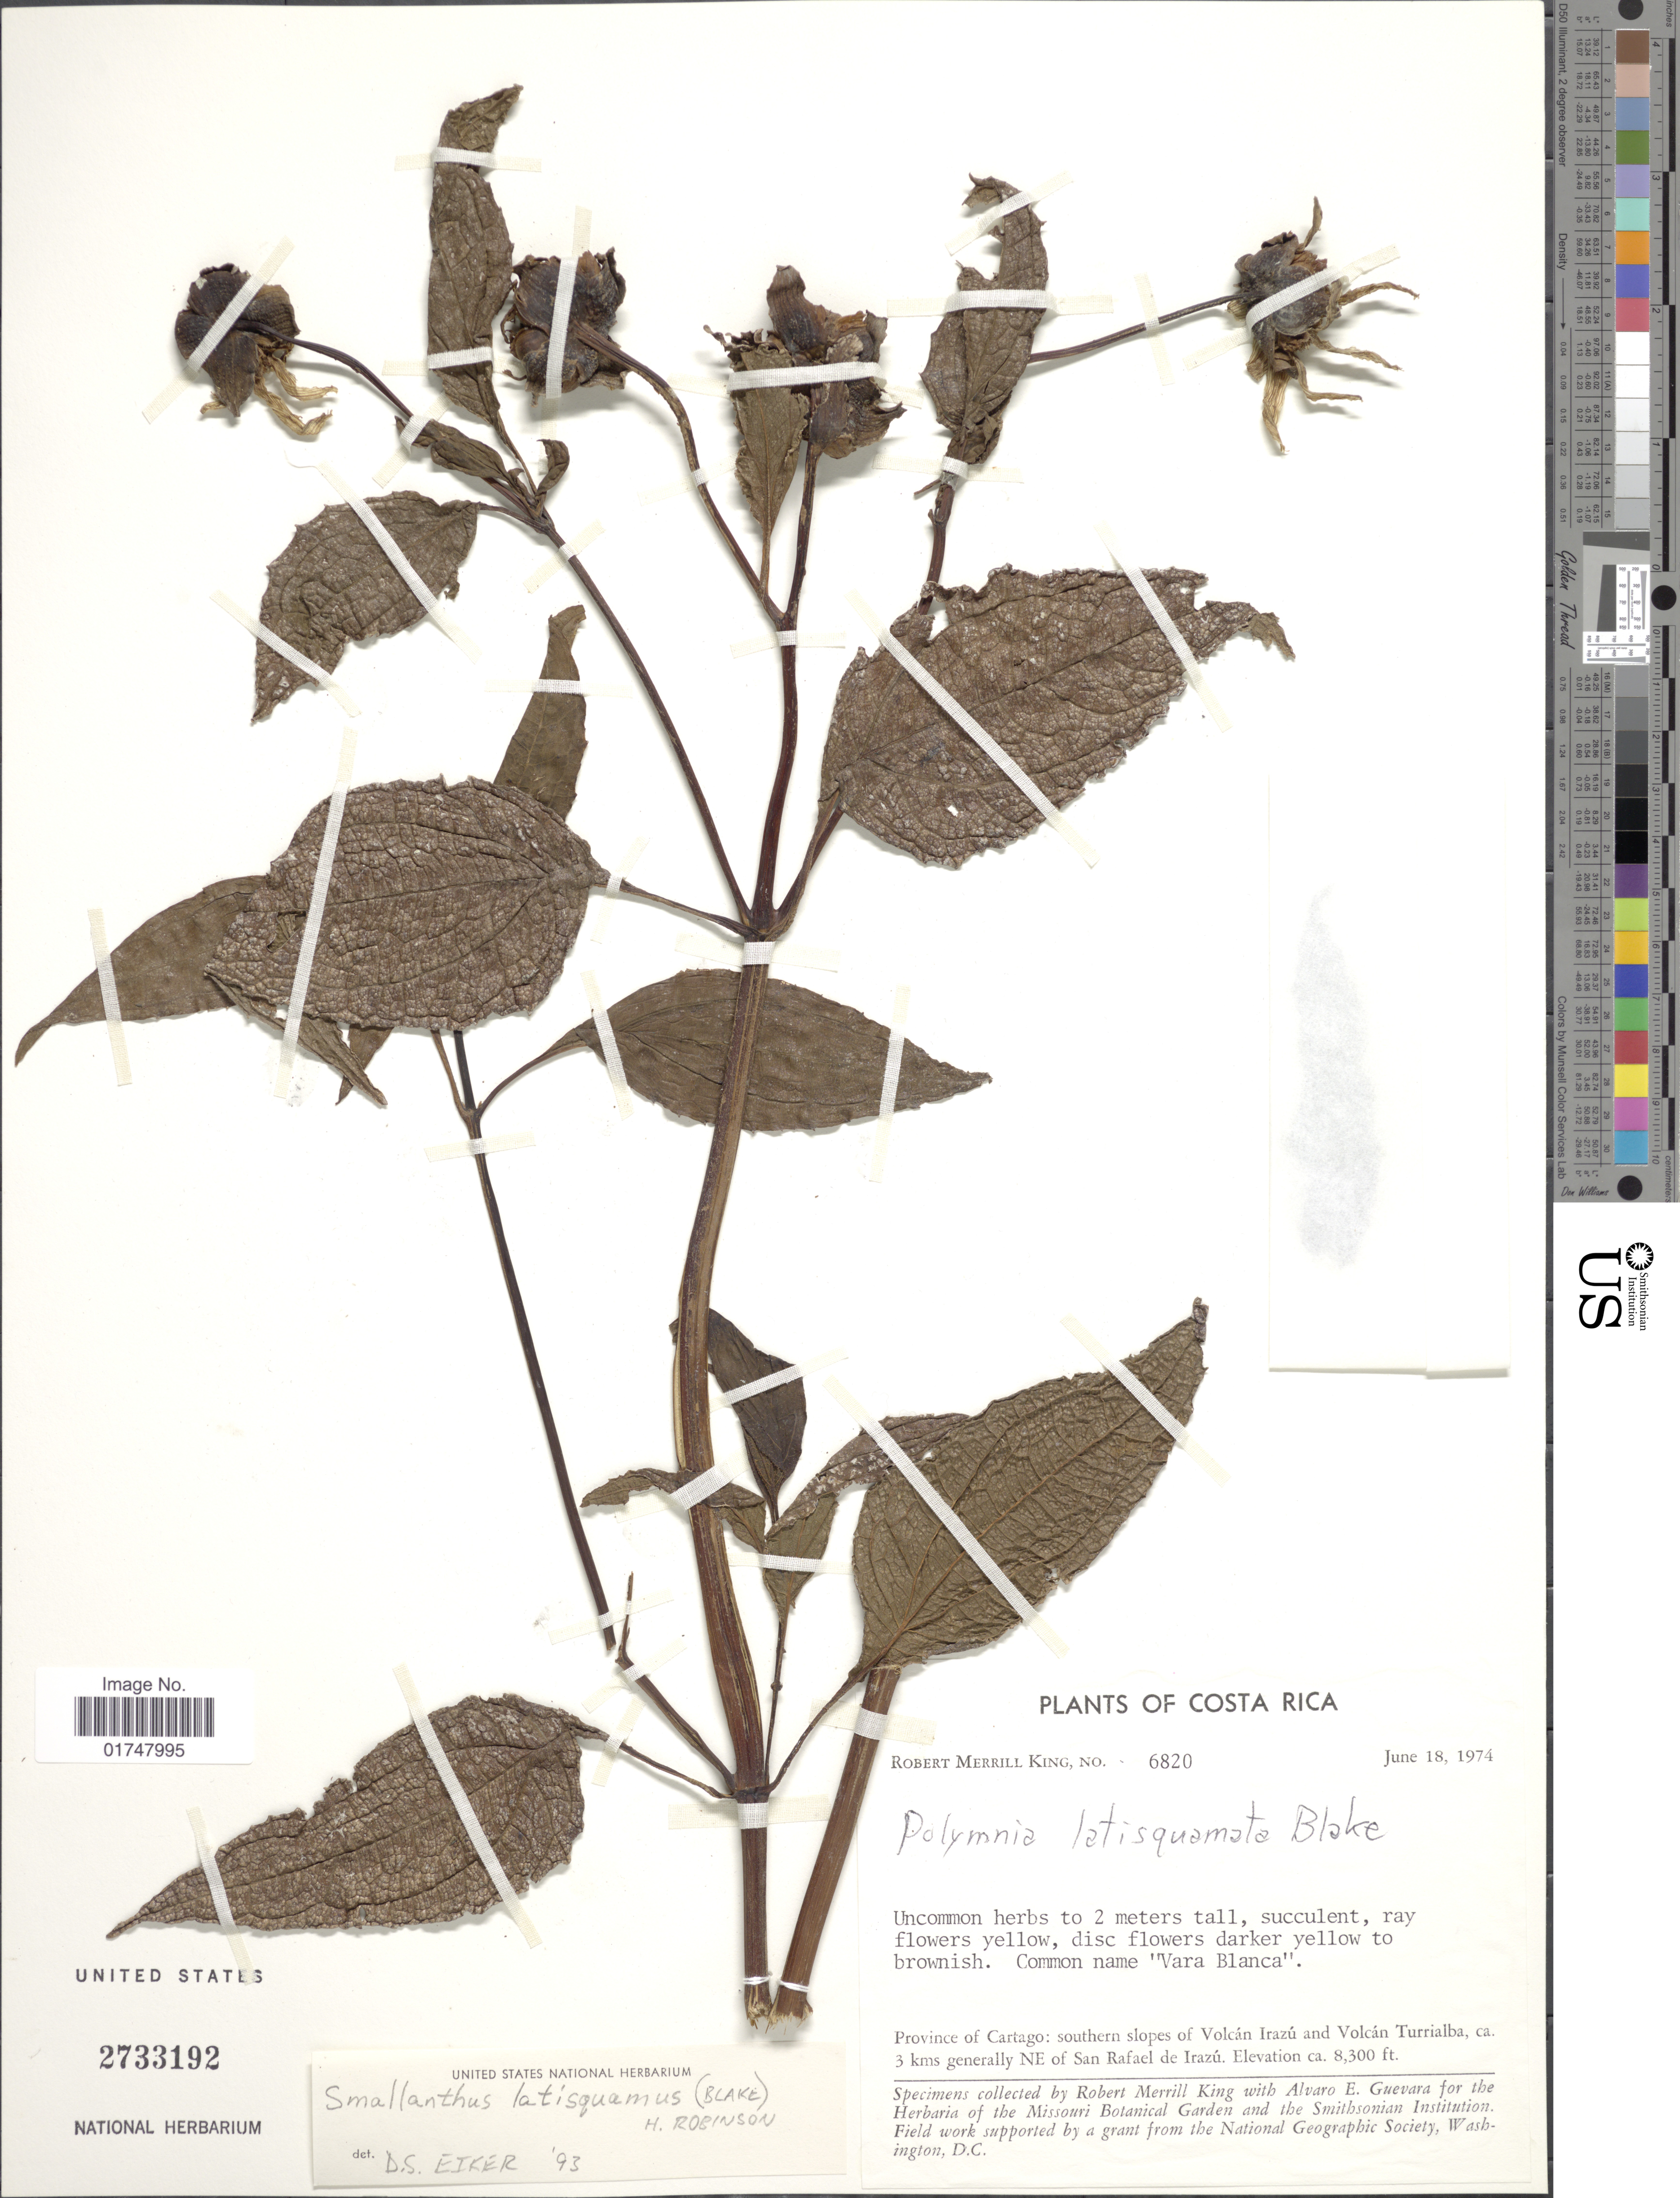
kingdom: Plantae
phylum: Tracheophyta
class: Magnoliopsida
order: Asterales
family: Asteraceae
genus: Smallanthus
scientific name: Smallanthus latisquamus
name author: (S.F. Blake) H. Rob.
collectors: R. M. King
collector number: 6820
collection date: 1974-06-18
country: Costa Rica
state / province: Cartago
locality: Province of Cartago: Southern slopes of Volcan Irazu and Volcan Turrialba, ca. 3 kms generally NE of San Rafael de Irazu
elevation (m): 2530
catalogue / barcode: US 2733192